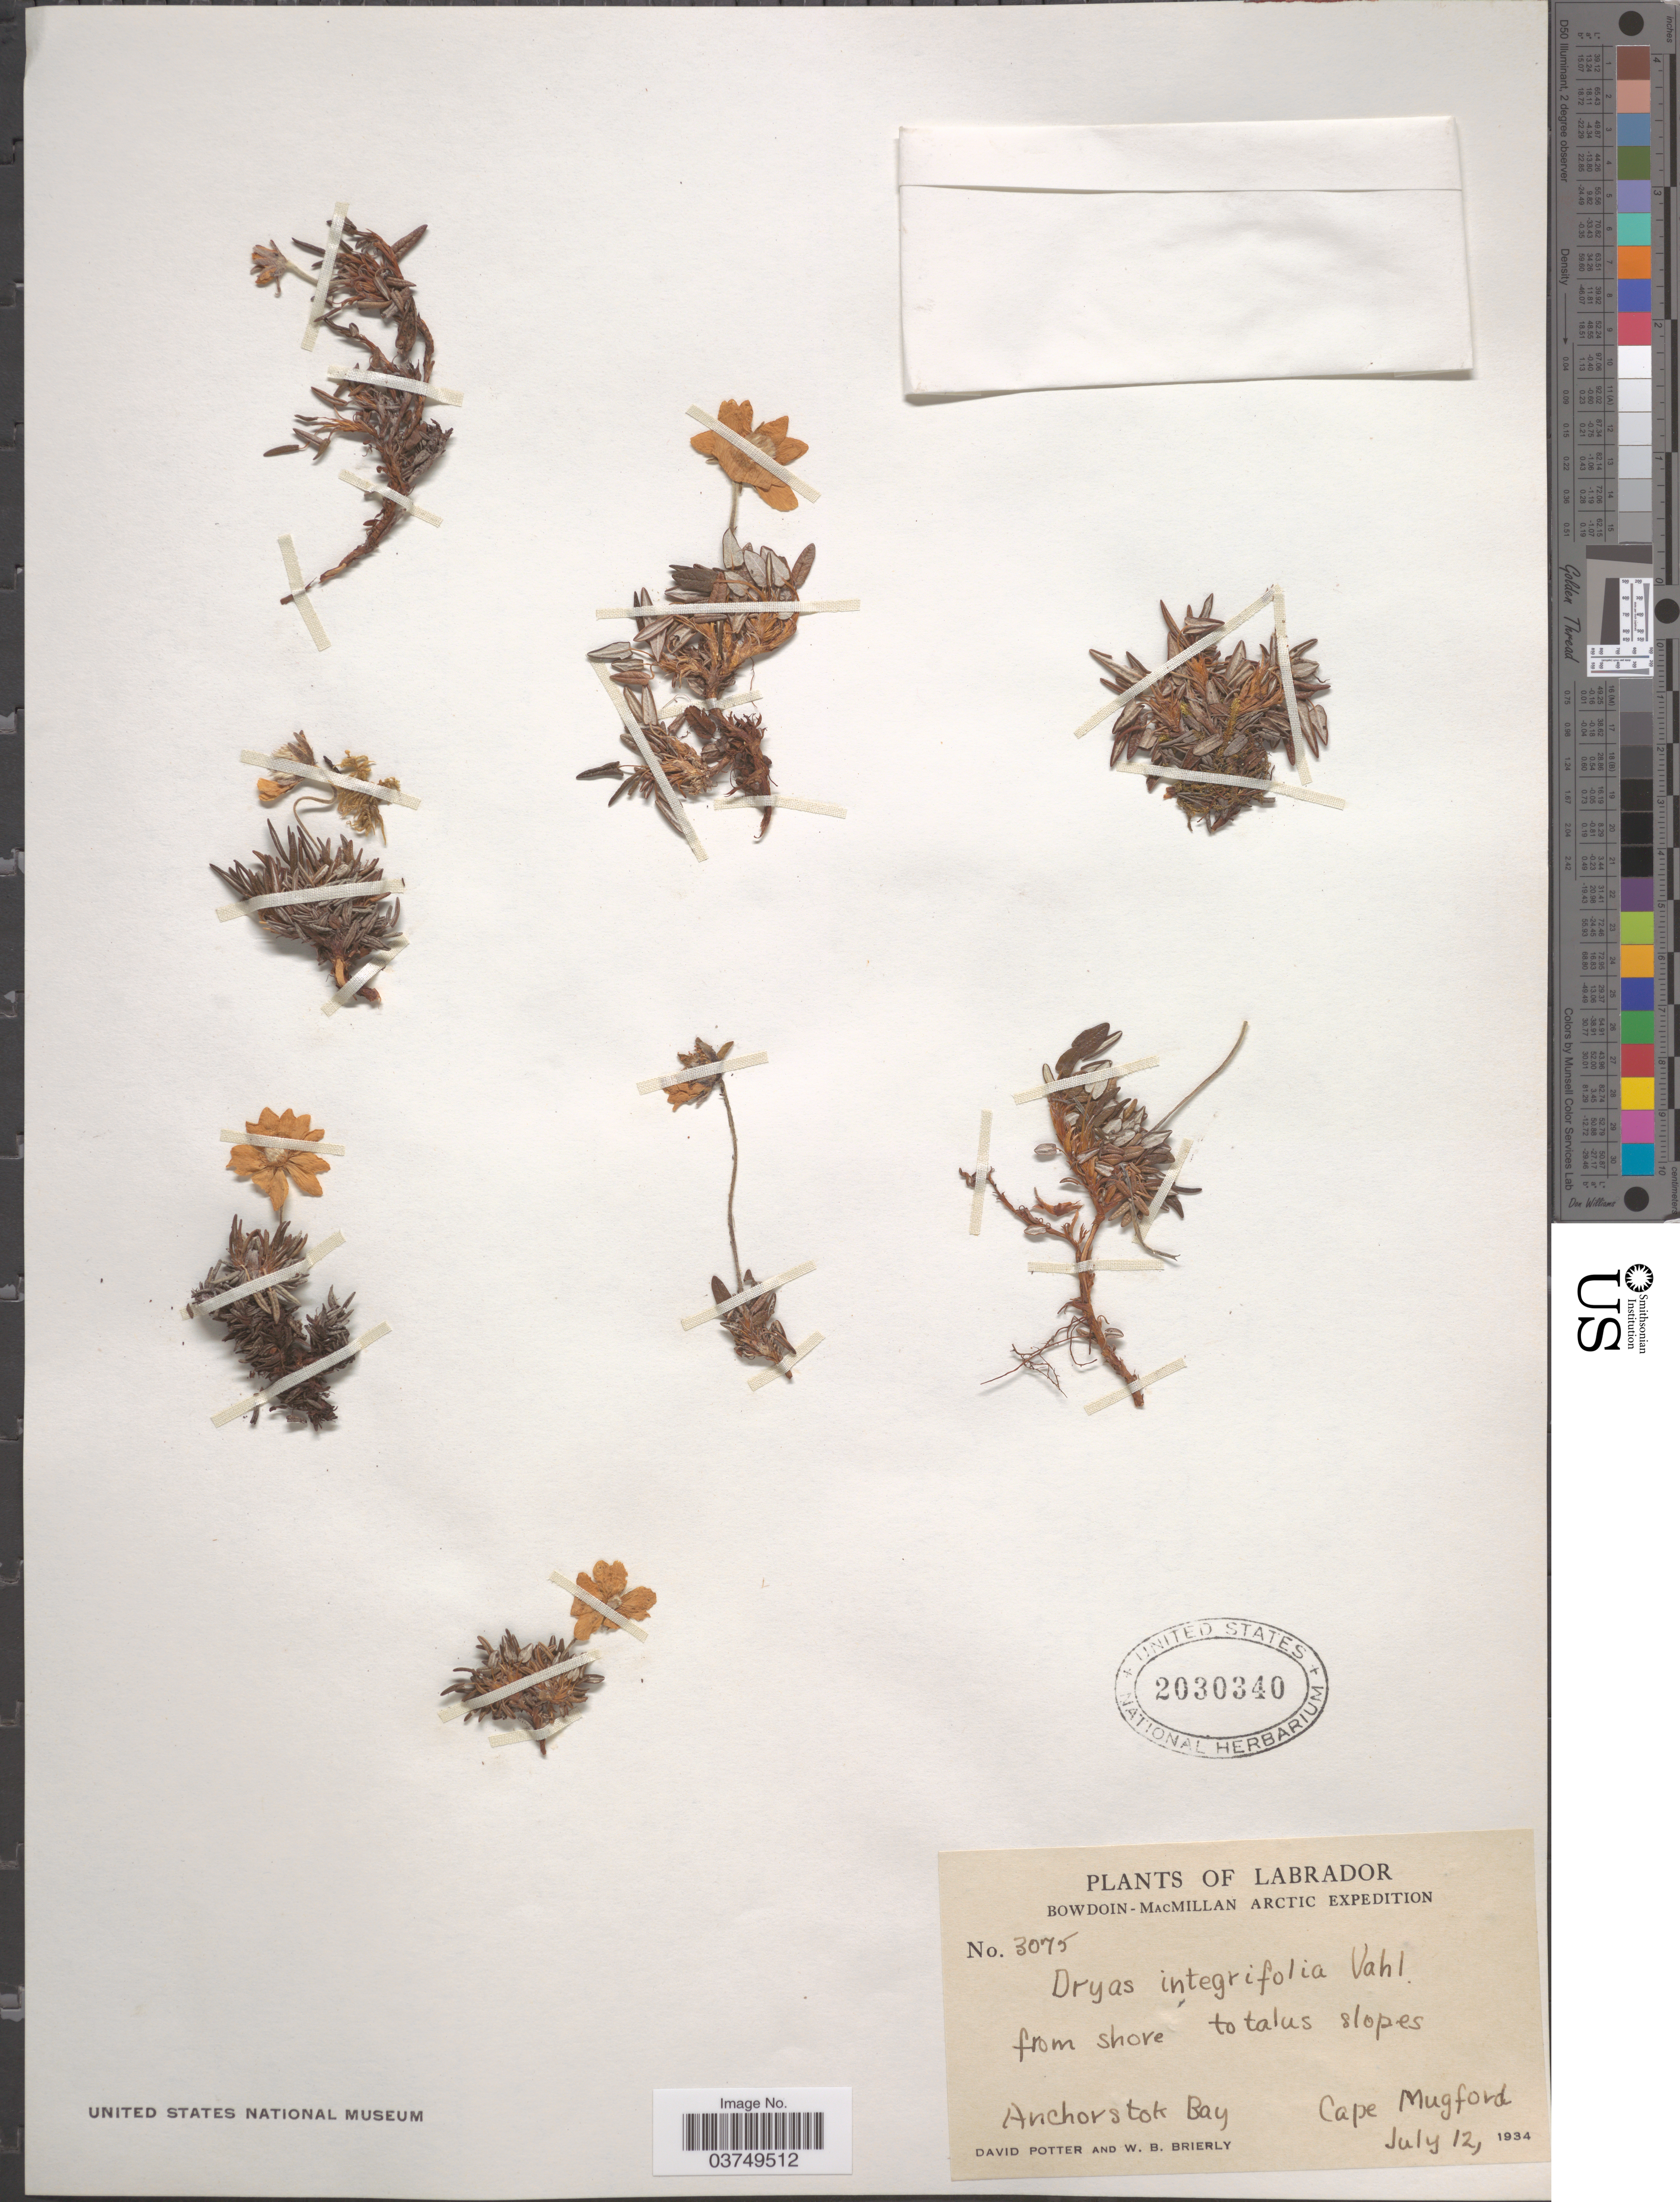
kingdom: Plantae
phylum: Tracheophyta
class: Magnoliopsida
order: Rosales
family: Rosaceae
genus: Dryas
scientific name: Dryas integrifolia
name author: Vahl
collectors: D. Potter & W. Brierly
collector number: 3075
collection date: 1934-07-12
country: Canada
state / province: Newfoundland and Labrador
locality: Labrador. Bowdoin-MacMillan Arctic. Anchorstok Bay. Cape Mugford.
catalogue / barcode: US 2030340